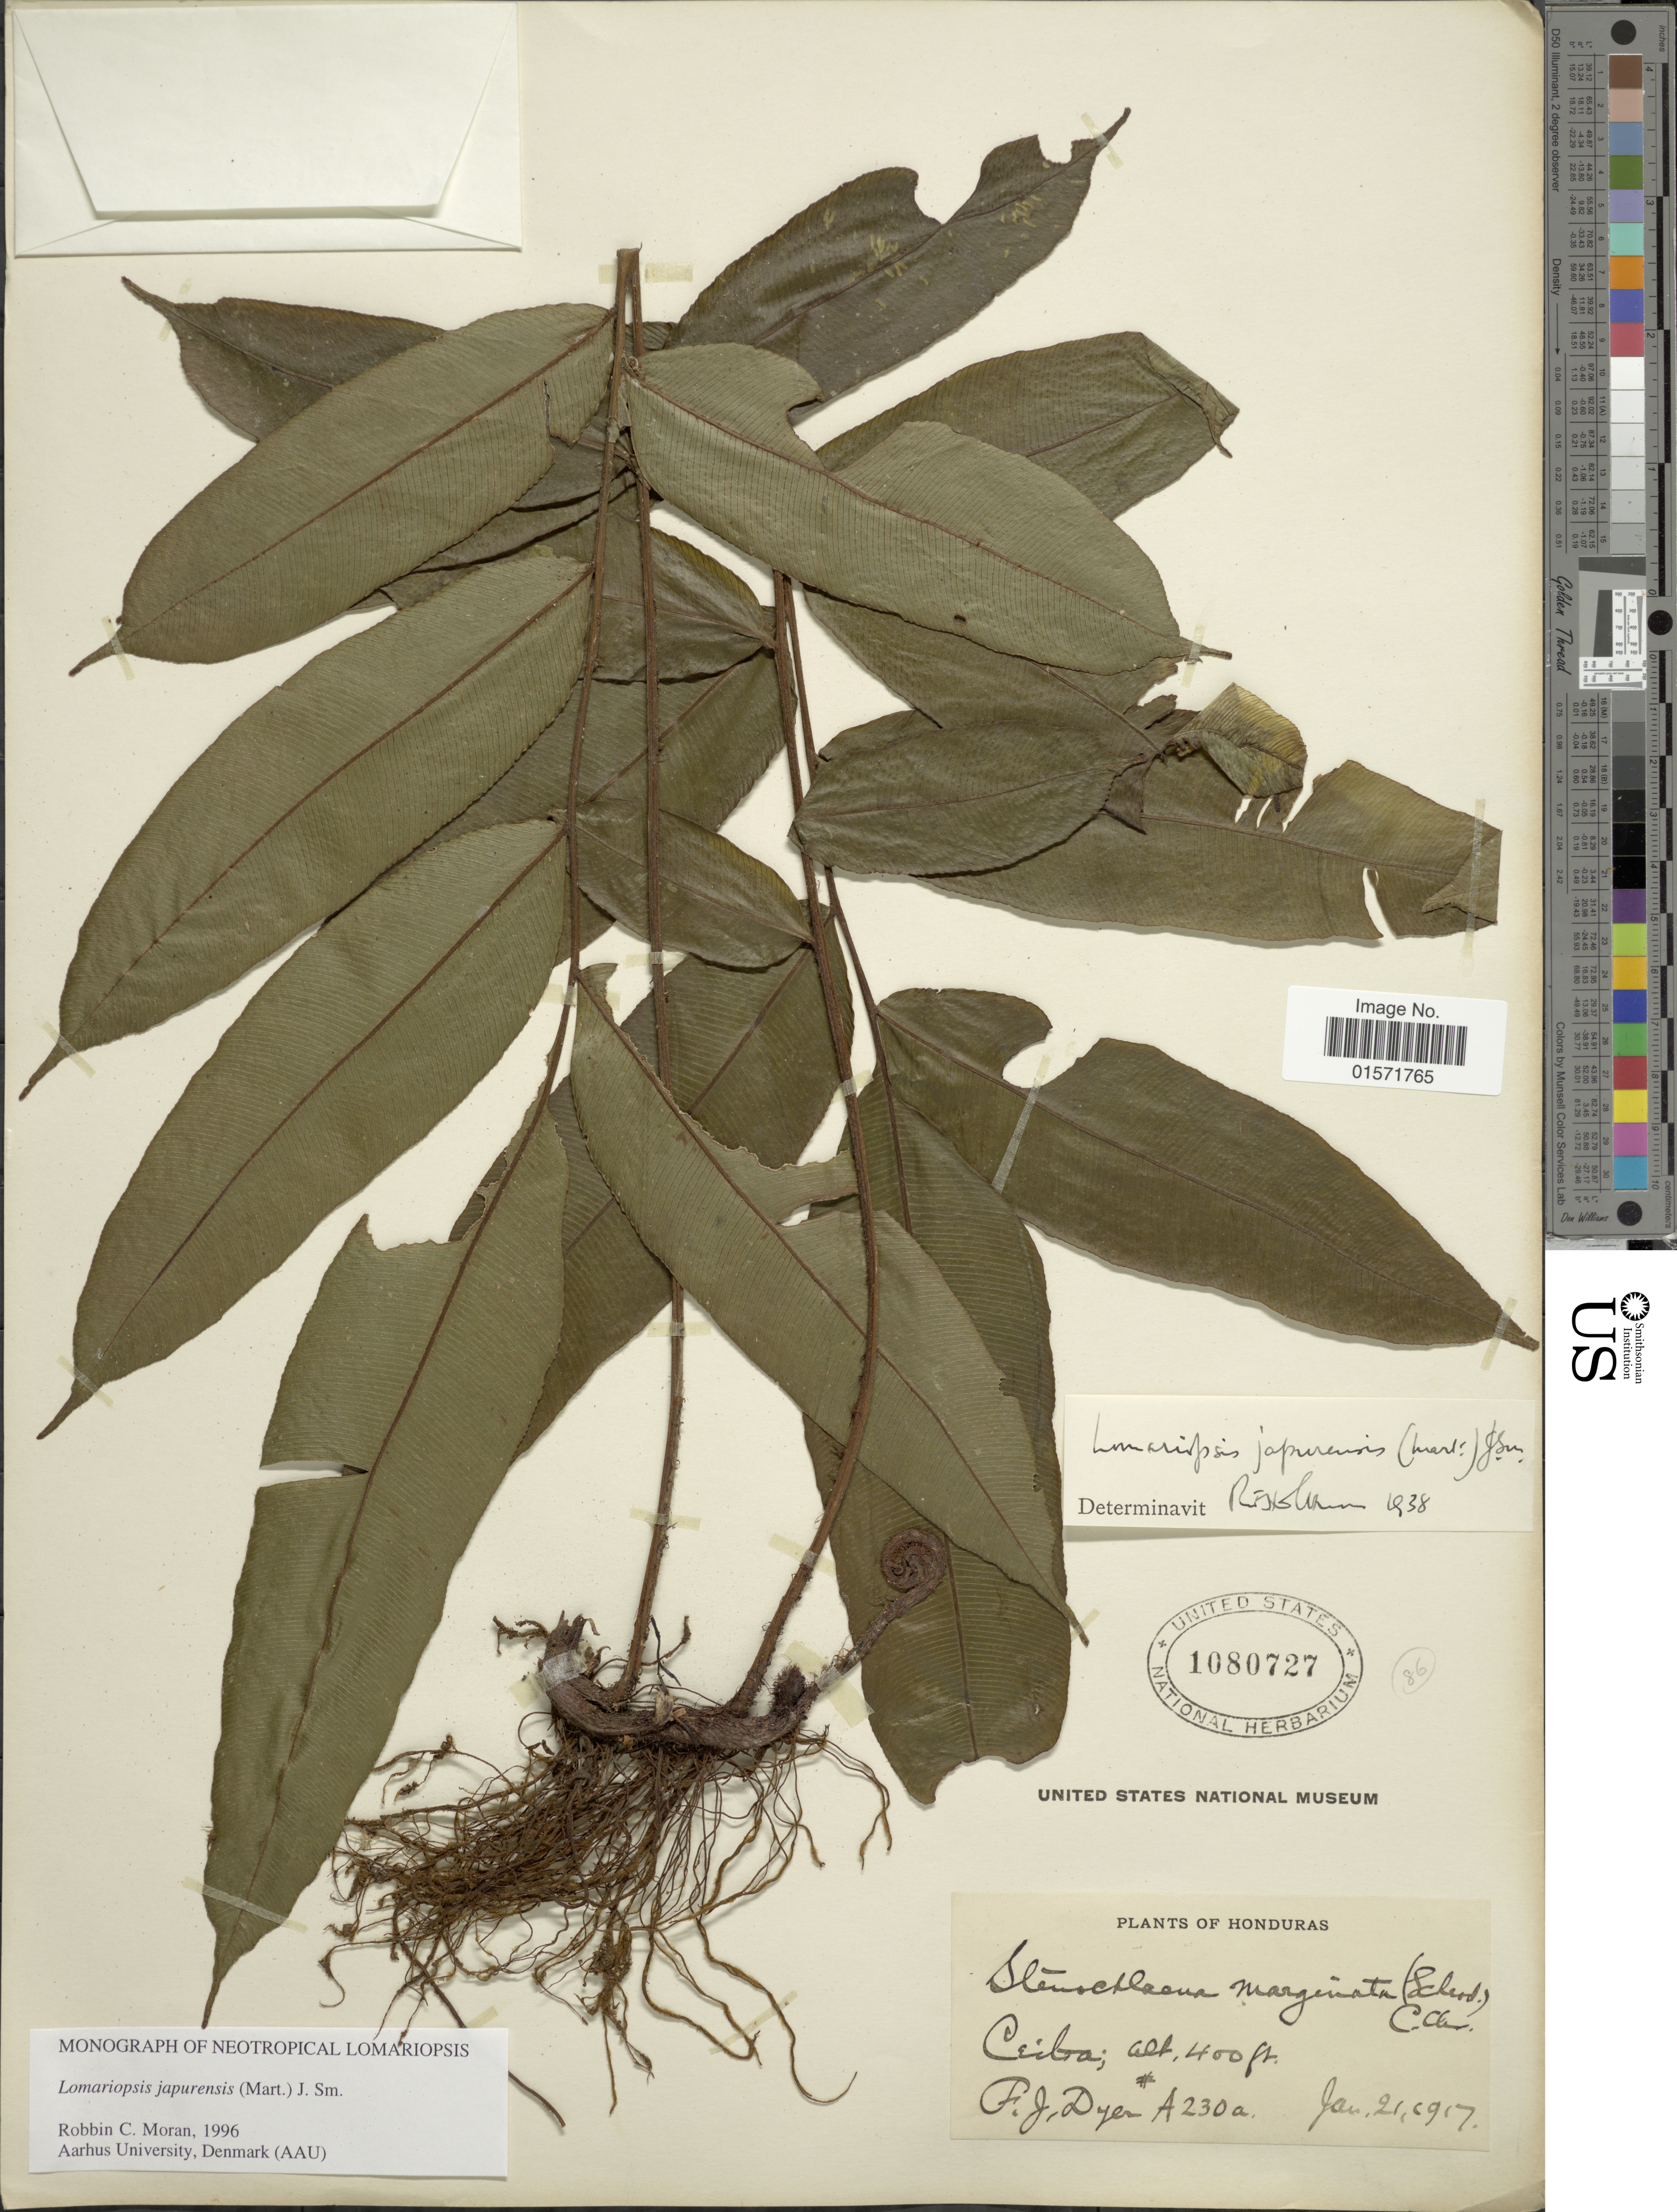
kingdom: Plantae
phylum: Tracheophyta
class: Polypodiopsida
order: Polypodiales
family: Lomariopsidaceae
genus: Lomariopsis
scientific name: Lomariopsis japurensis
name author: (Mart.) J. Sm.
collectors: F. J. Dyer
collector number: A230a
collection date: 1917-01-21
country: Honduras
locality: Ceiba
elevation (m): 122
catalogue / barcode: US 1080727